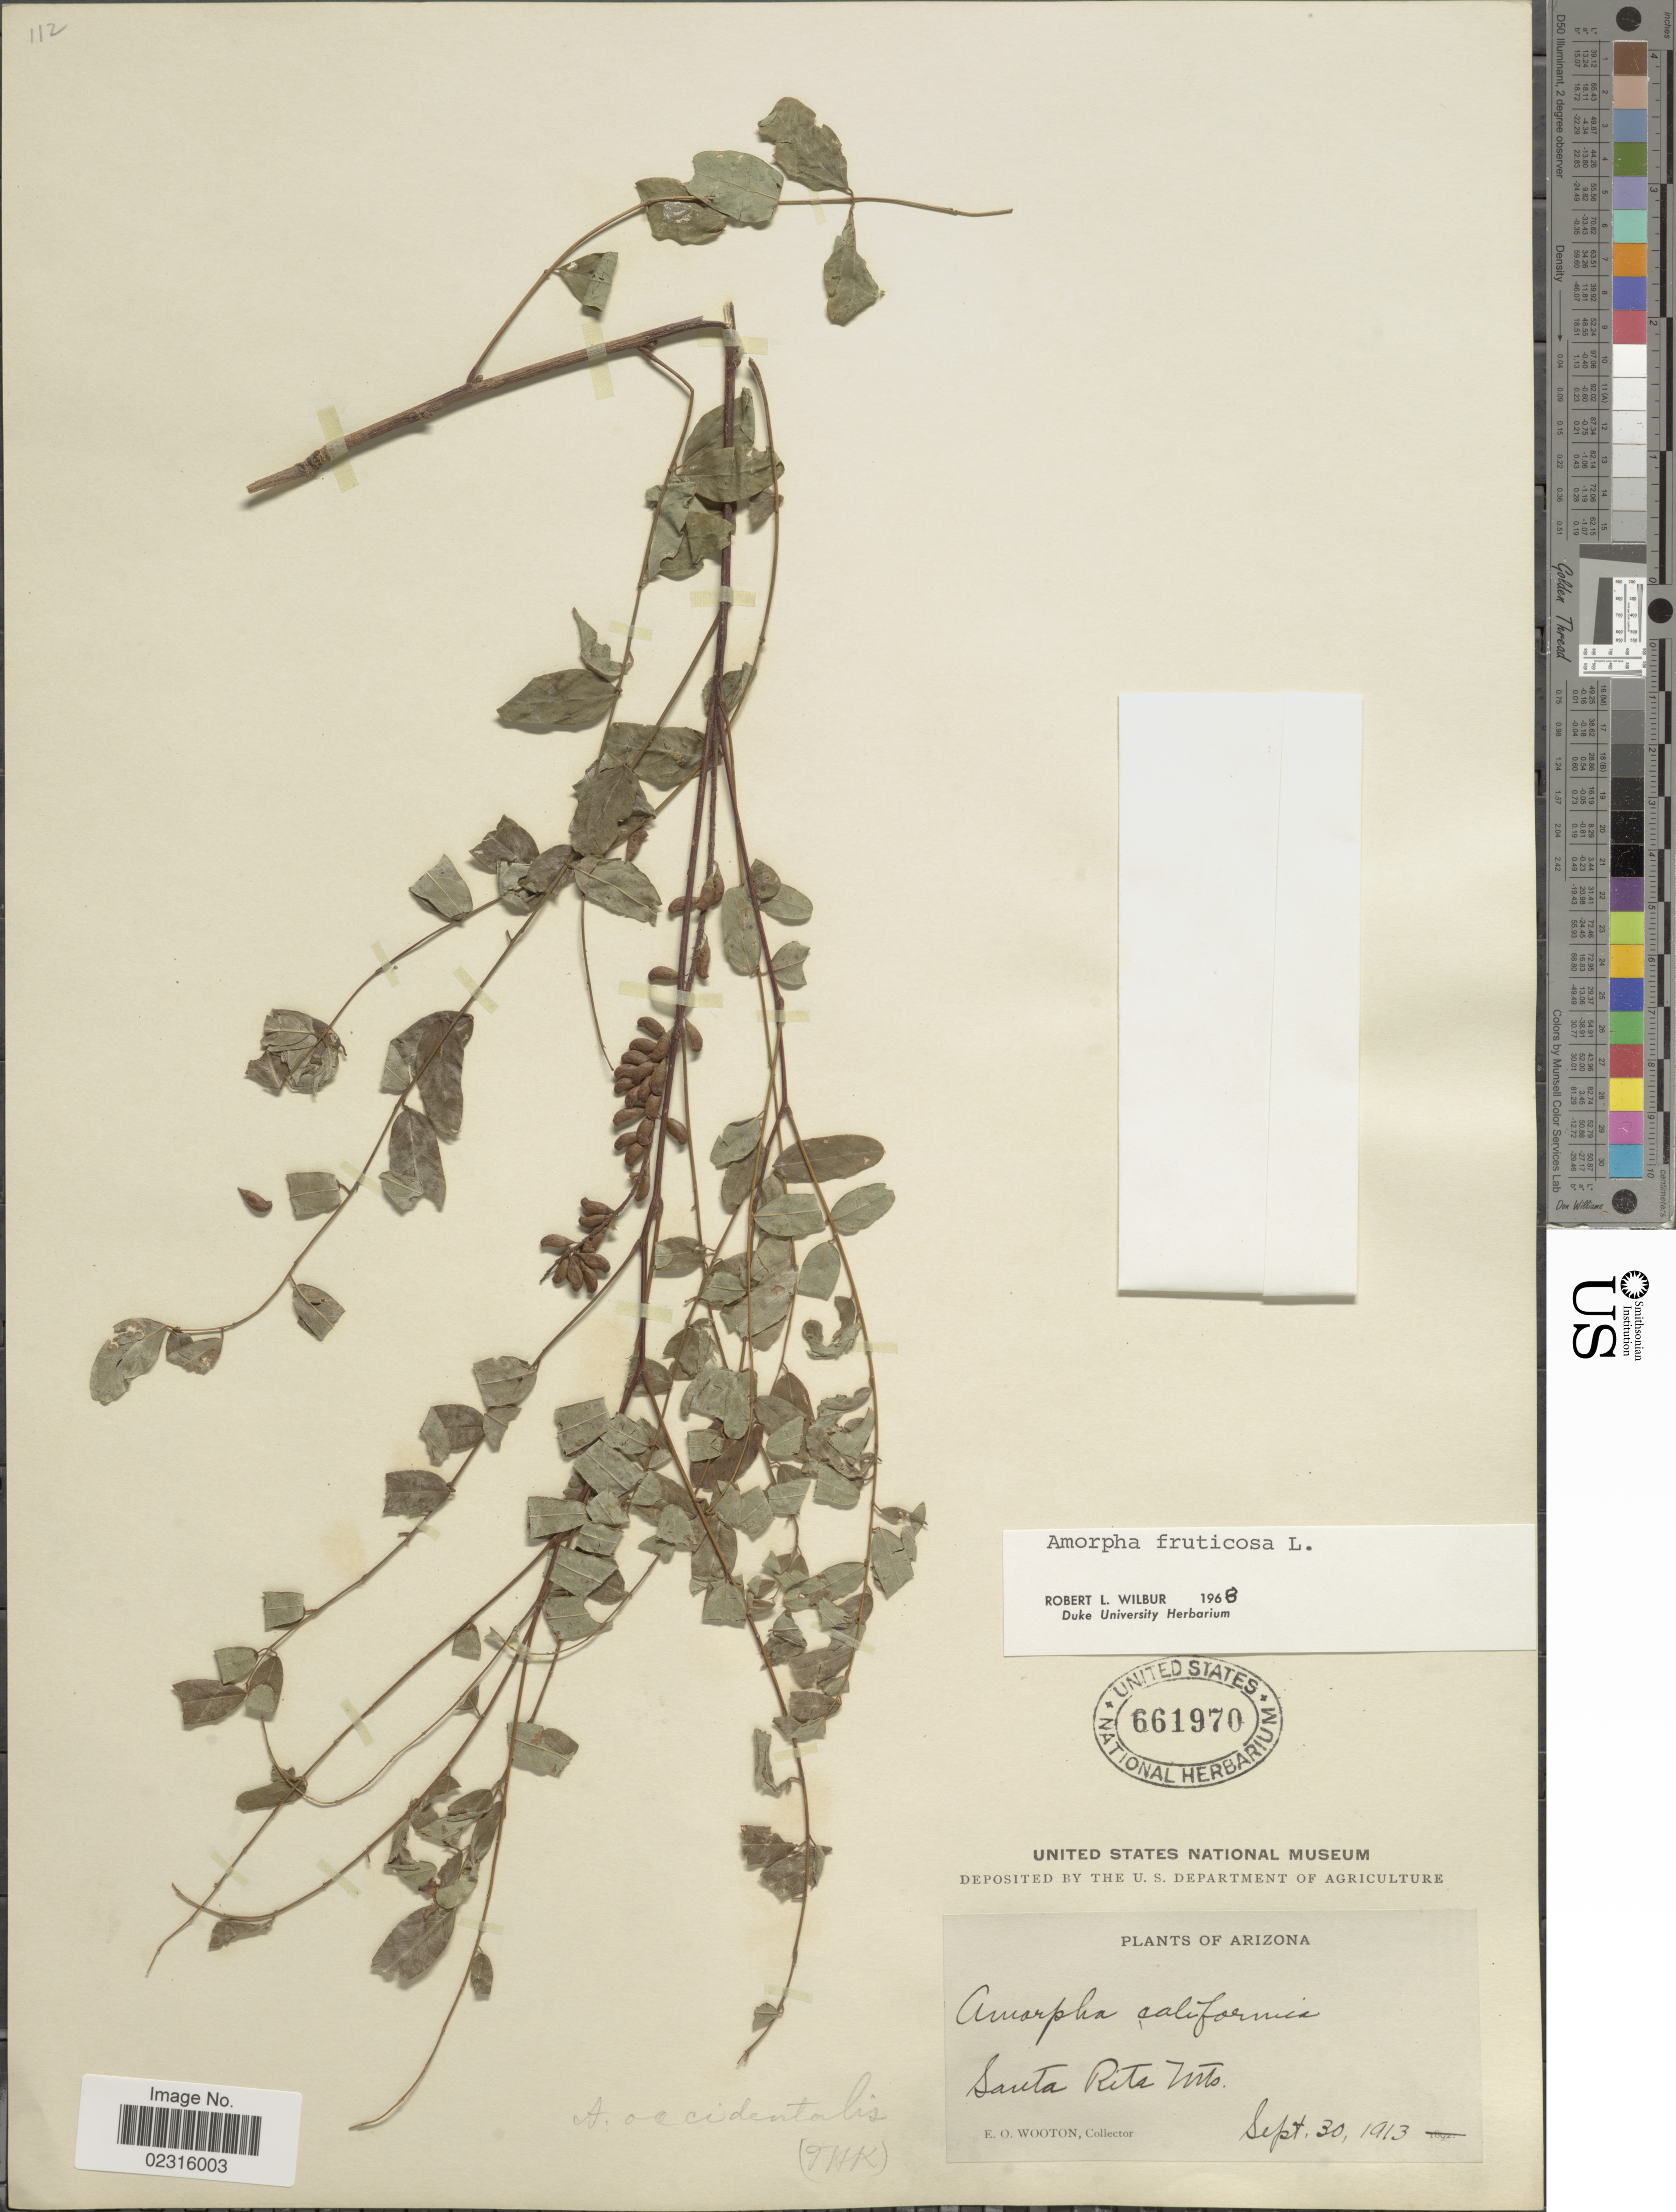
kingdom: Plantae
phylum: Tracheophyta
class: Magnoliopsida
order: Fabales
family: Fabaceae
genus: Amorpha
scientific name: Amorpha fruticosa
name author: L.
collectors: E. O. Wooton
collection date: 1913-09-30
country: United States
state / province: Arizona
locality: Santa Rita Mts.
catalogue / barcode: US 661970